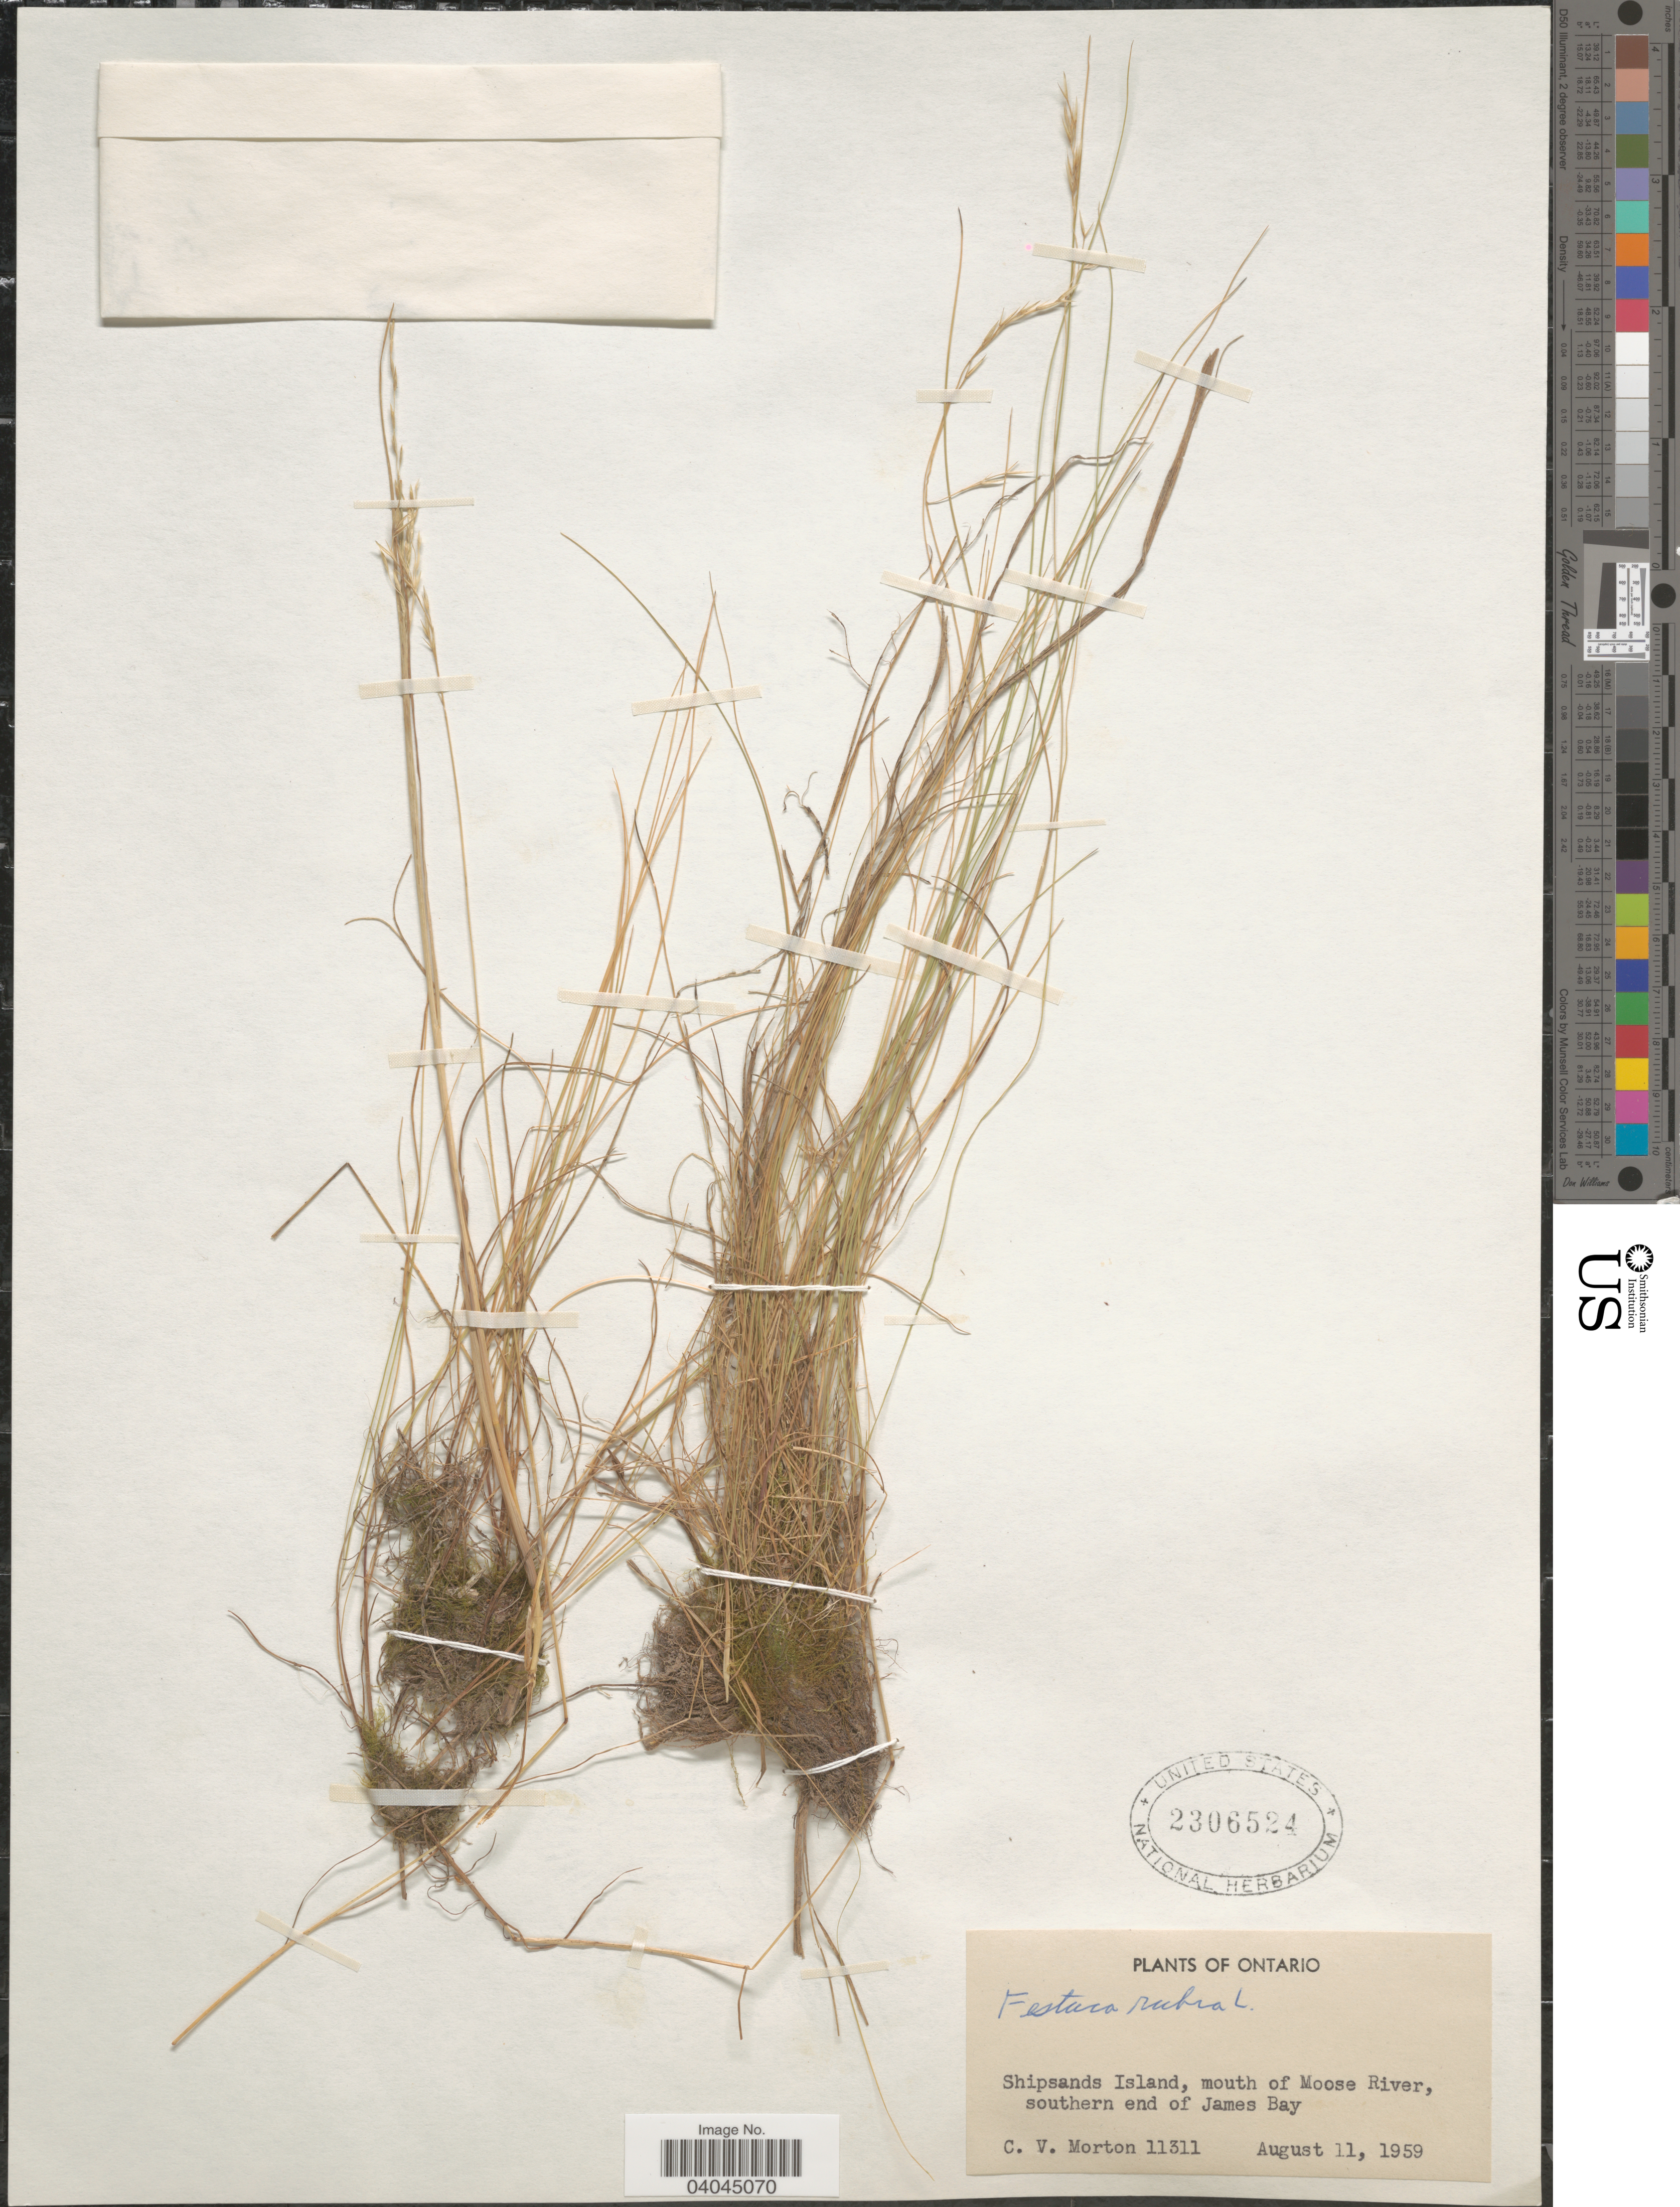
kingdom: Plantae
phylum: Tracheophyta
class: Liliopsida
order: Poales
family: Poaceae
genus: Festuca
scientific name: Festuca rubra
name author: L.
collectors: C. V. Morton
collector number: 11311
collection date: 1959-08-11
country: Canada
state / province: Ontario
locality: Shipsands Island, mouth of Moose River, southern end of James Bay.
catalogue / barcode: US 2306524